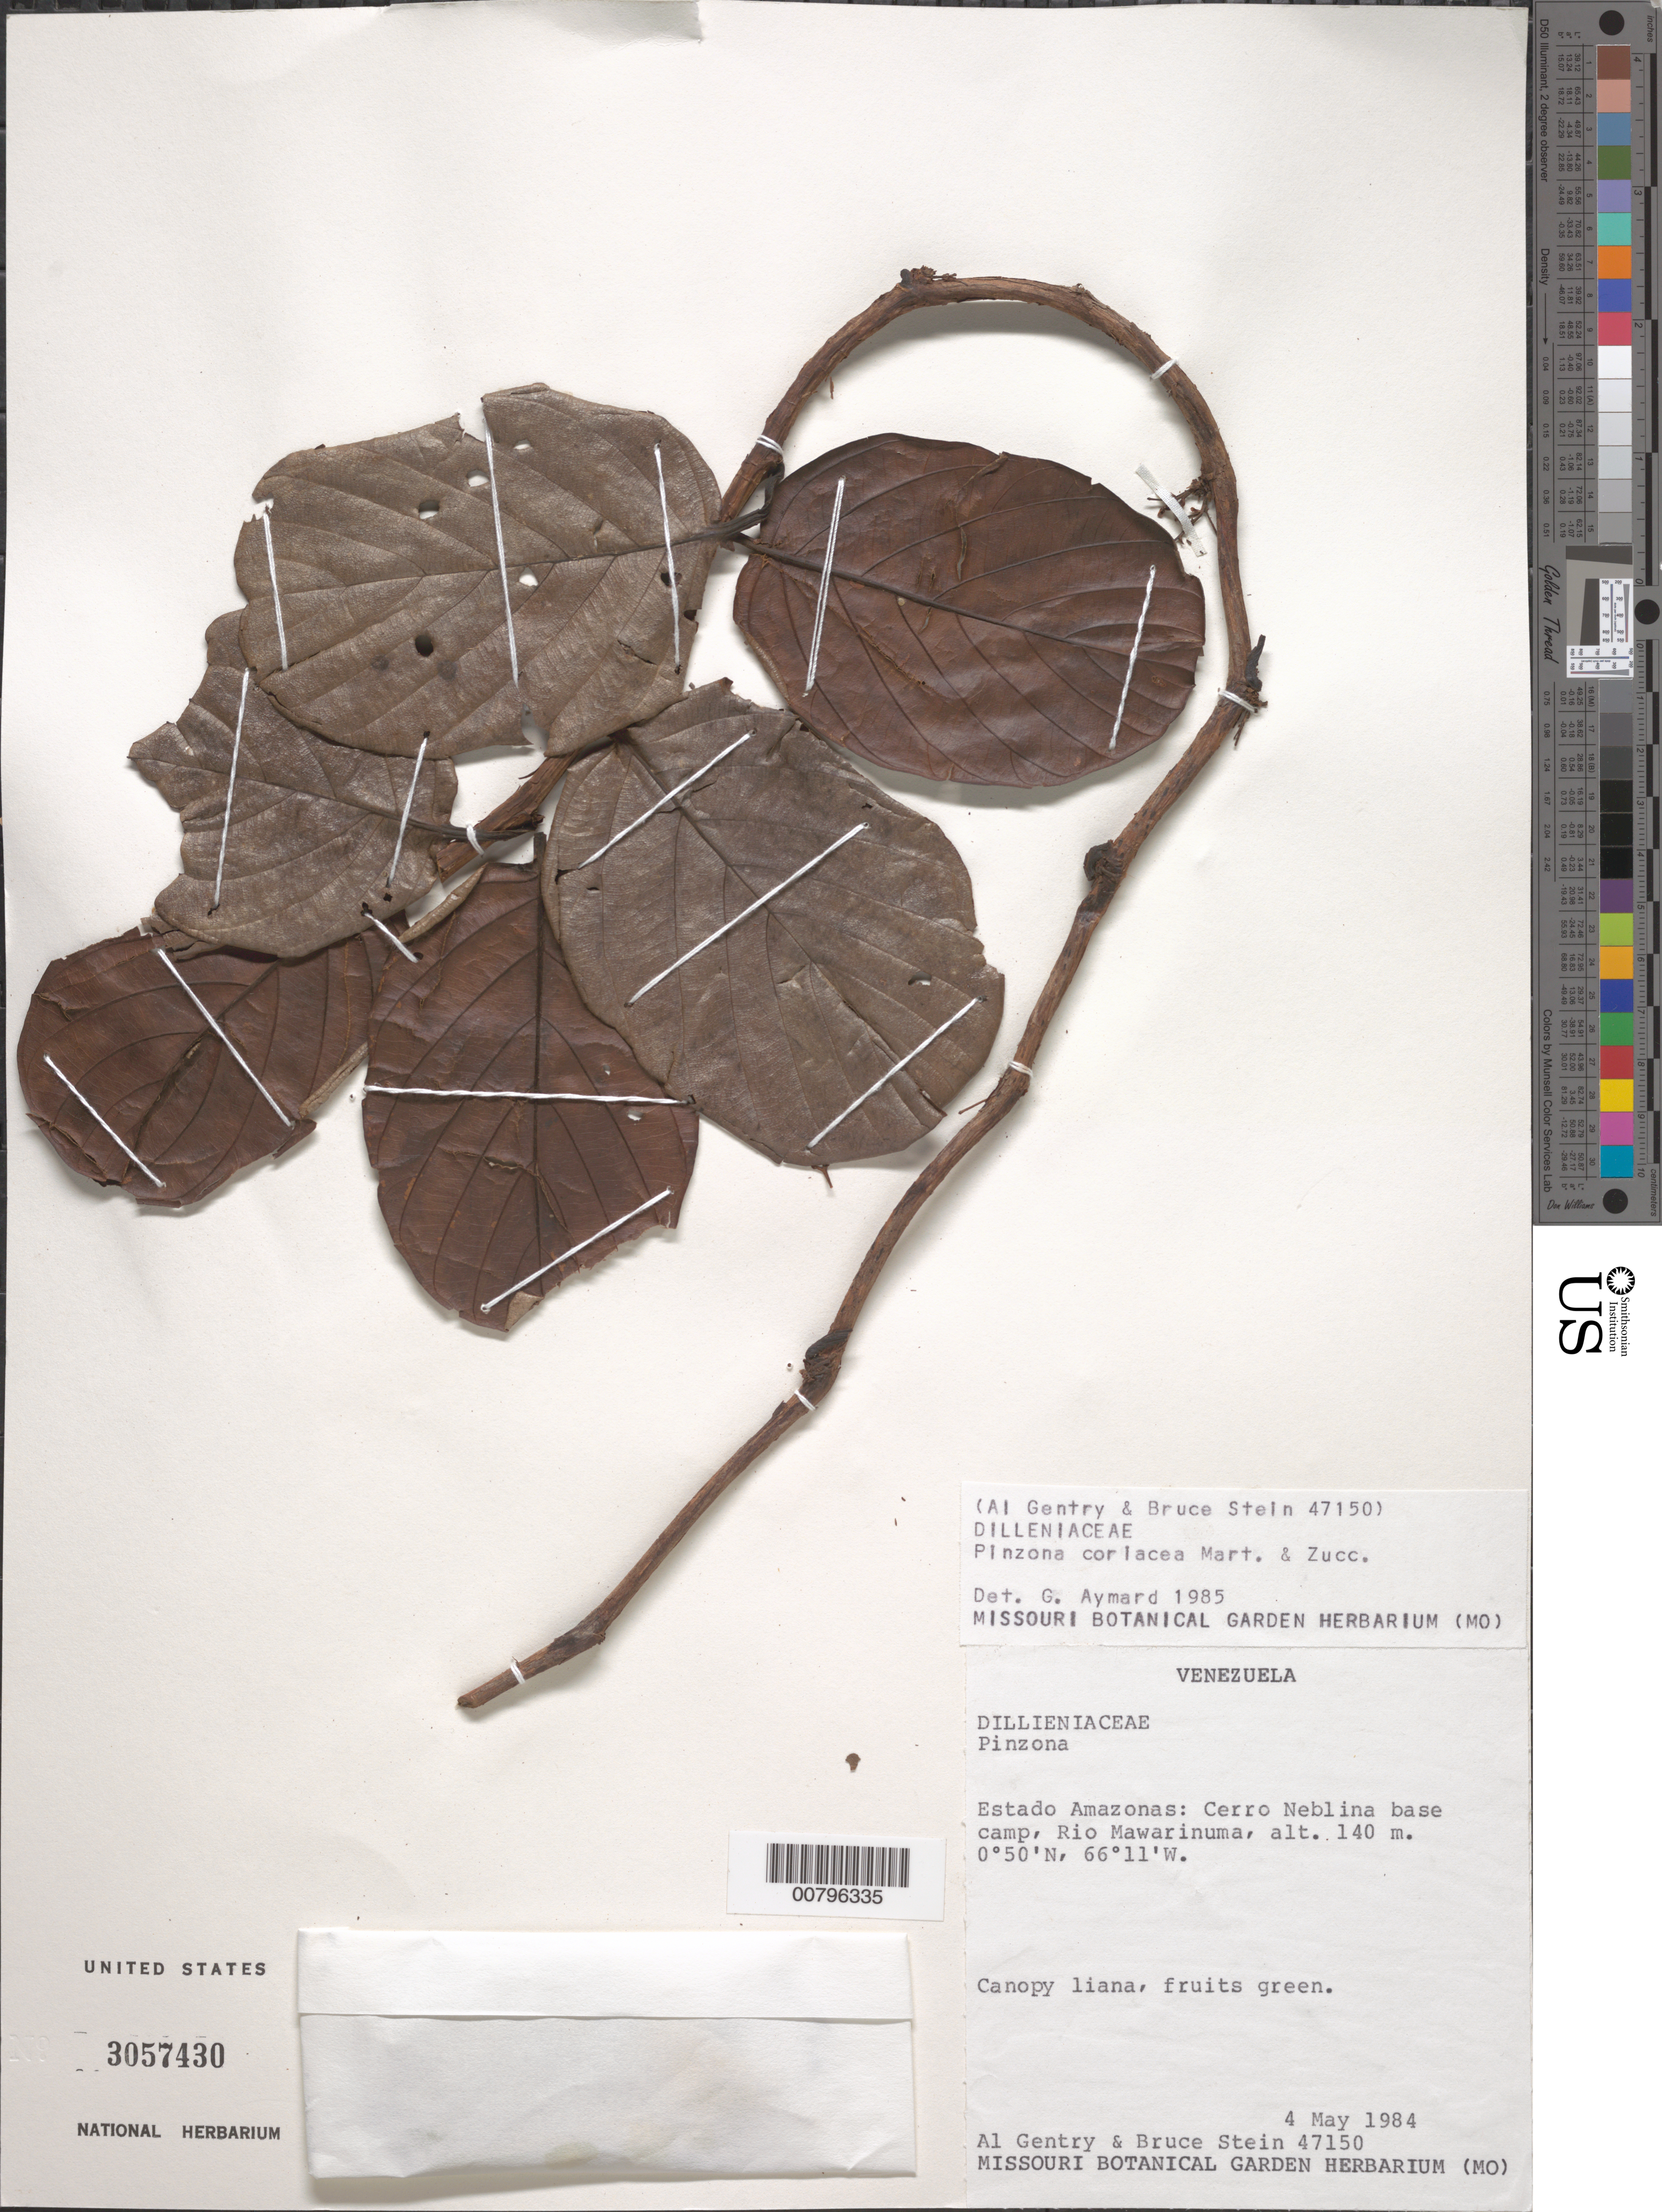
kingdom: Plantae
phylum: Tracheophyta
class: Magnoliopsida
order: Dilleniales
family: Dilleniaceae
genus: Pinzona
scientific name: Pinzona coriacea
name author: Mart. & Zucc.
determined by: Aymard C., G. A., (PORT), Univ. Nac. Exp. de los Llanos Ezequiel Zamora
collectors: A. H. Gentry & B. Stein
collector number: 47150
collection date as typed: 4-May-84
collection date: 1984-05-04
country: Venezuela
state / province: Amazonas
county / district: Río Negro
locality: Cerro de La Neblina, base camp along Río Mawarinuma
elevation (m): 140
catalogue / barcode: US 3057430